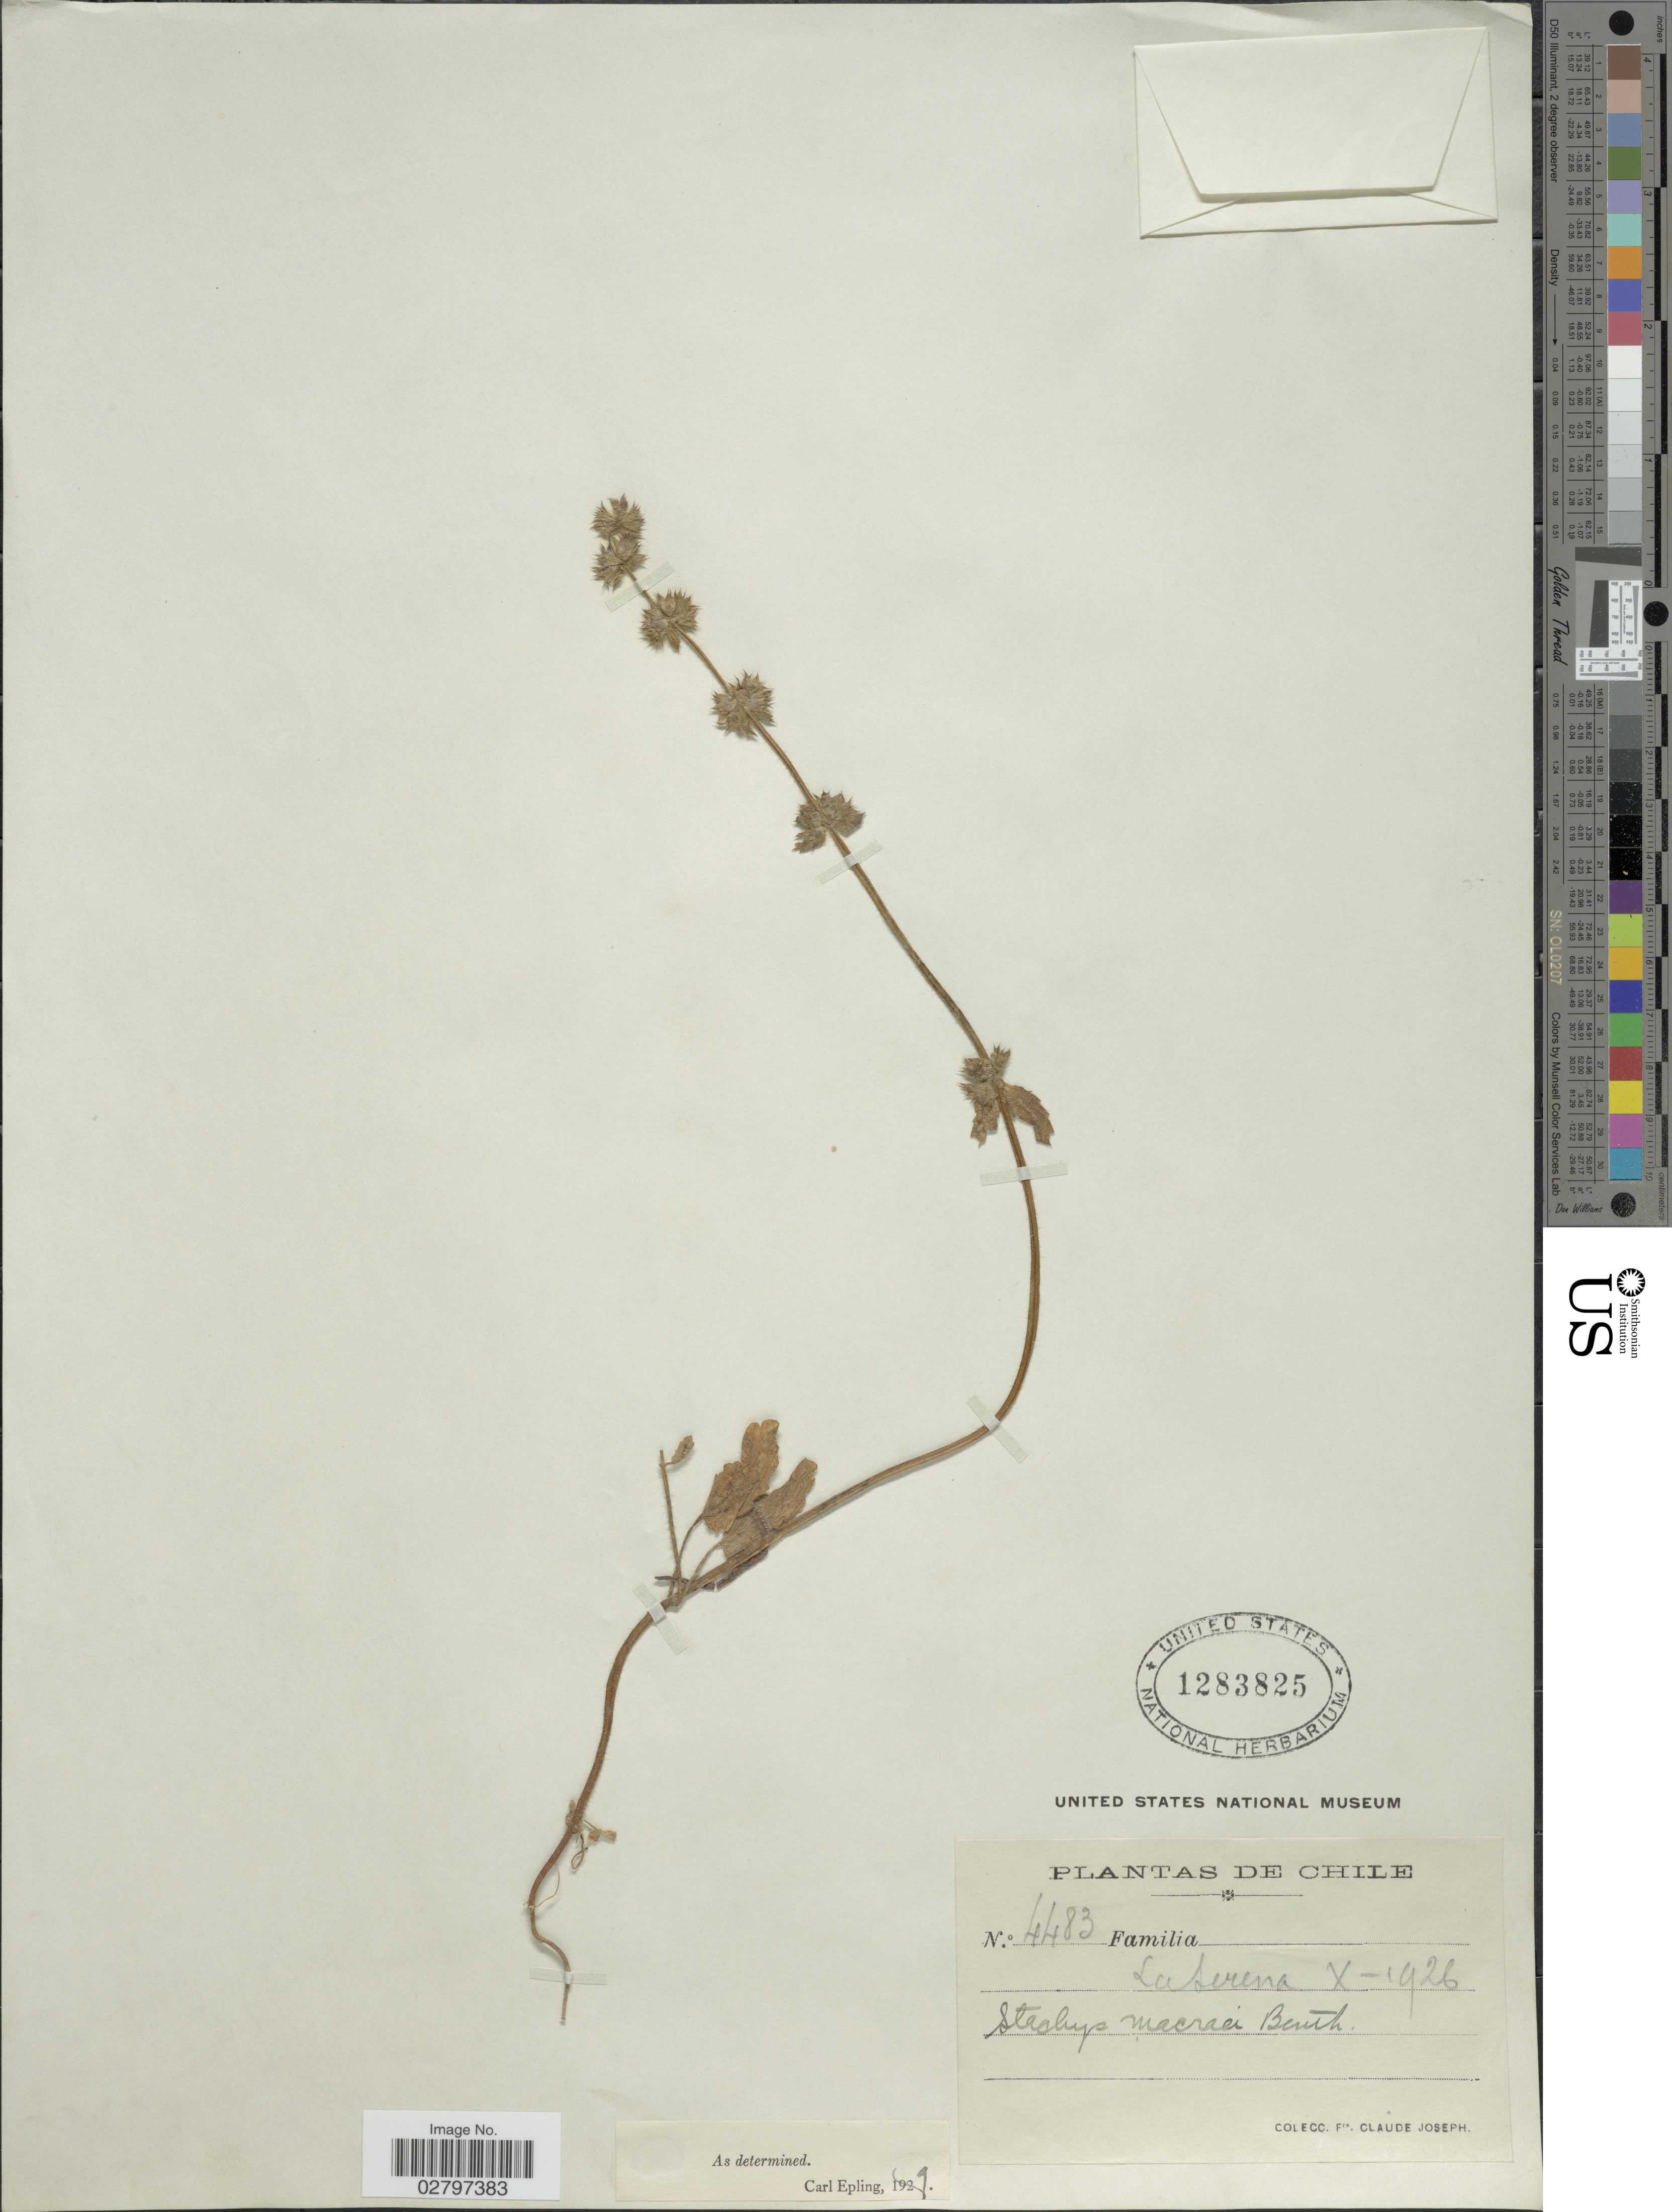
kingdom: Plantae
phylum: Tracheophyta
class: Magnoliopsida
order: Lamiales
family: Lamiaceae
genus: Stachys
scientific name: Stachys macraei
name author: Benth.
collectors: Bro. Claude-Joseph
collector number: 4483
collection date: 1926-10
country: Chile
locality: La Serena.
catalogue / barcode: US 1283825